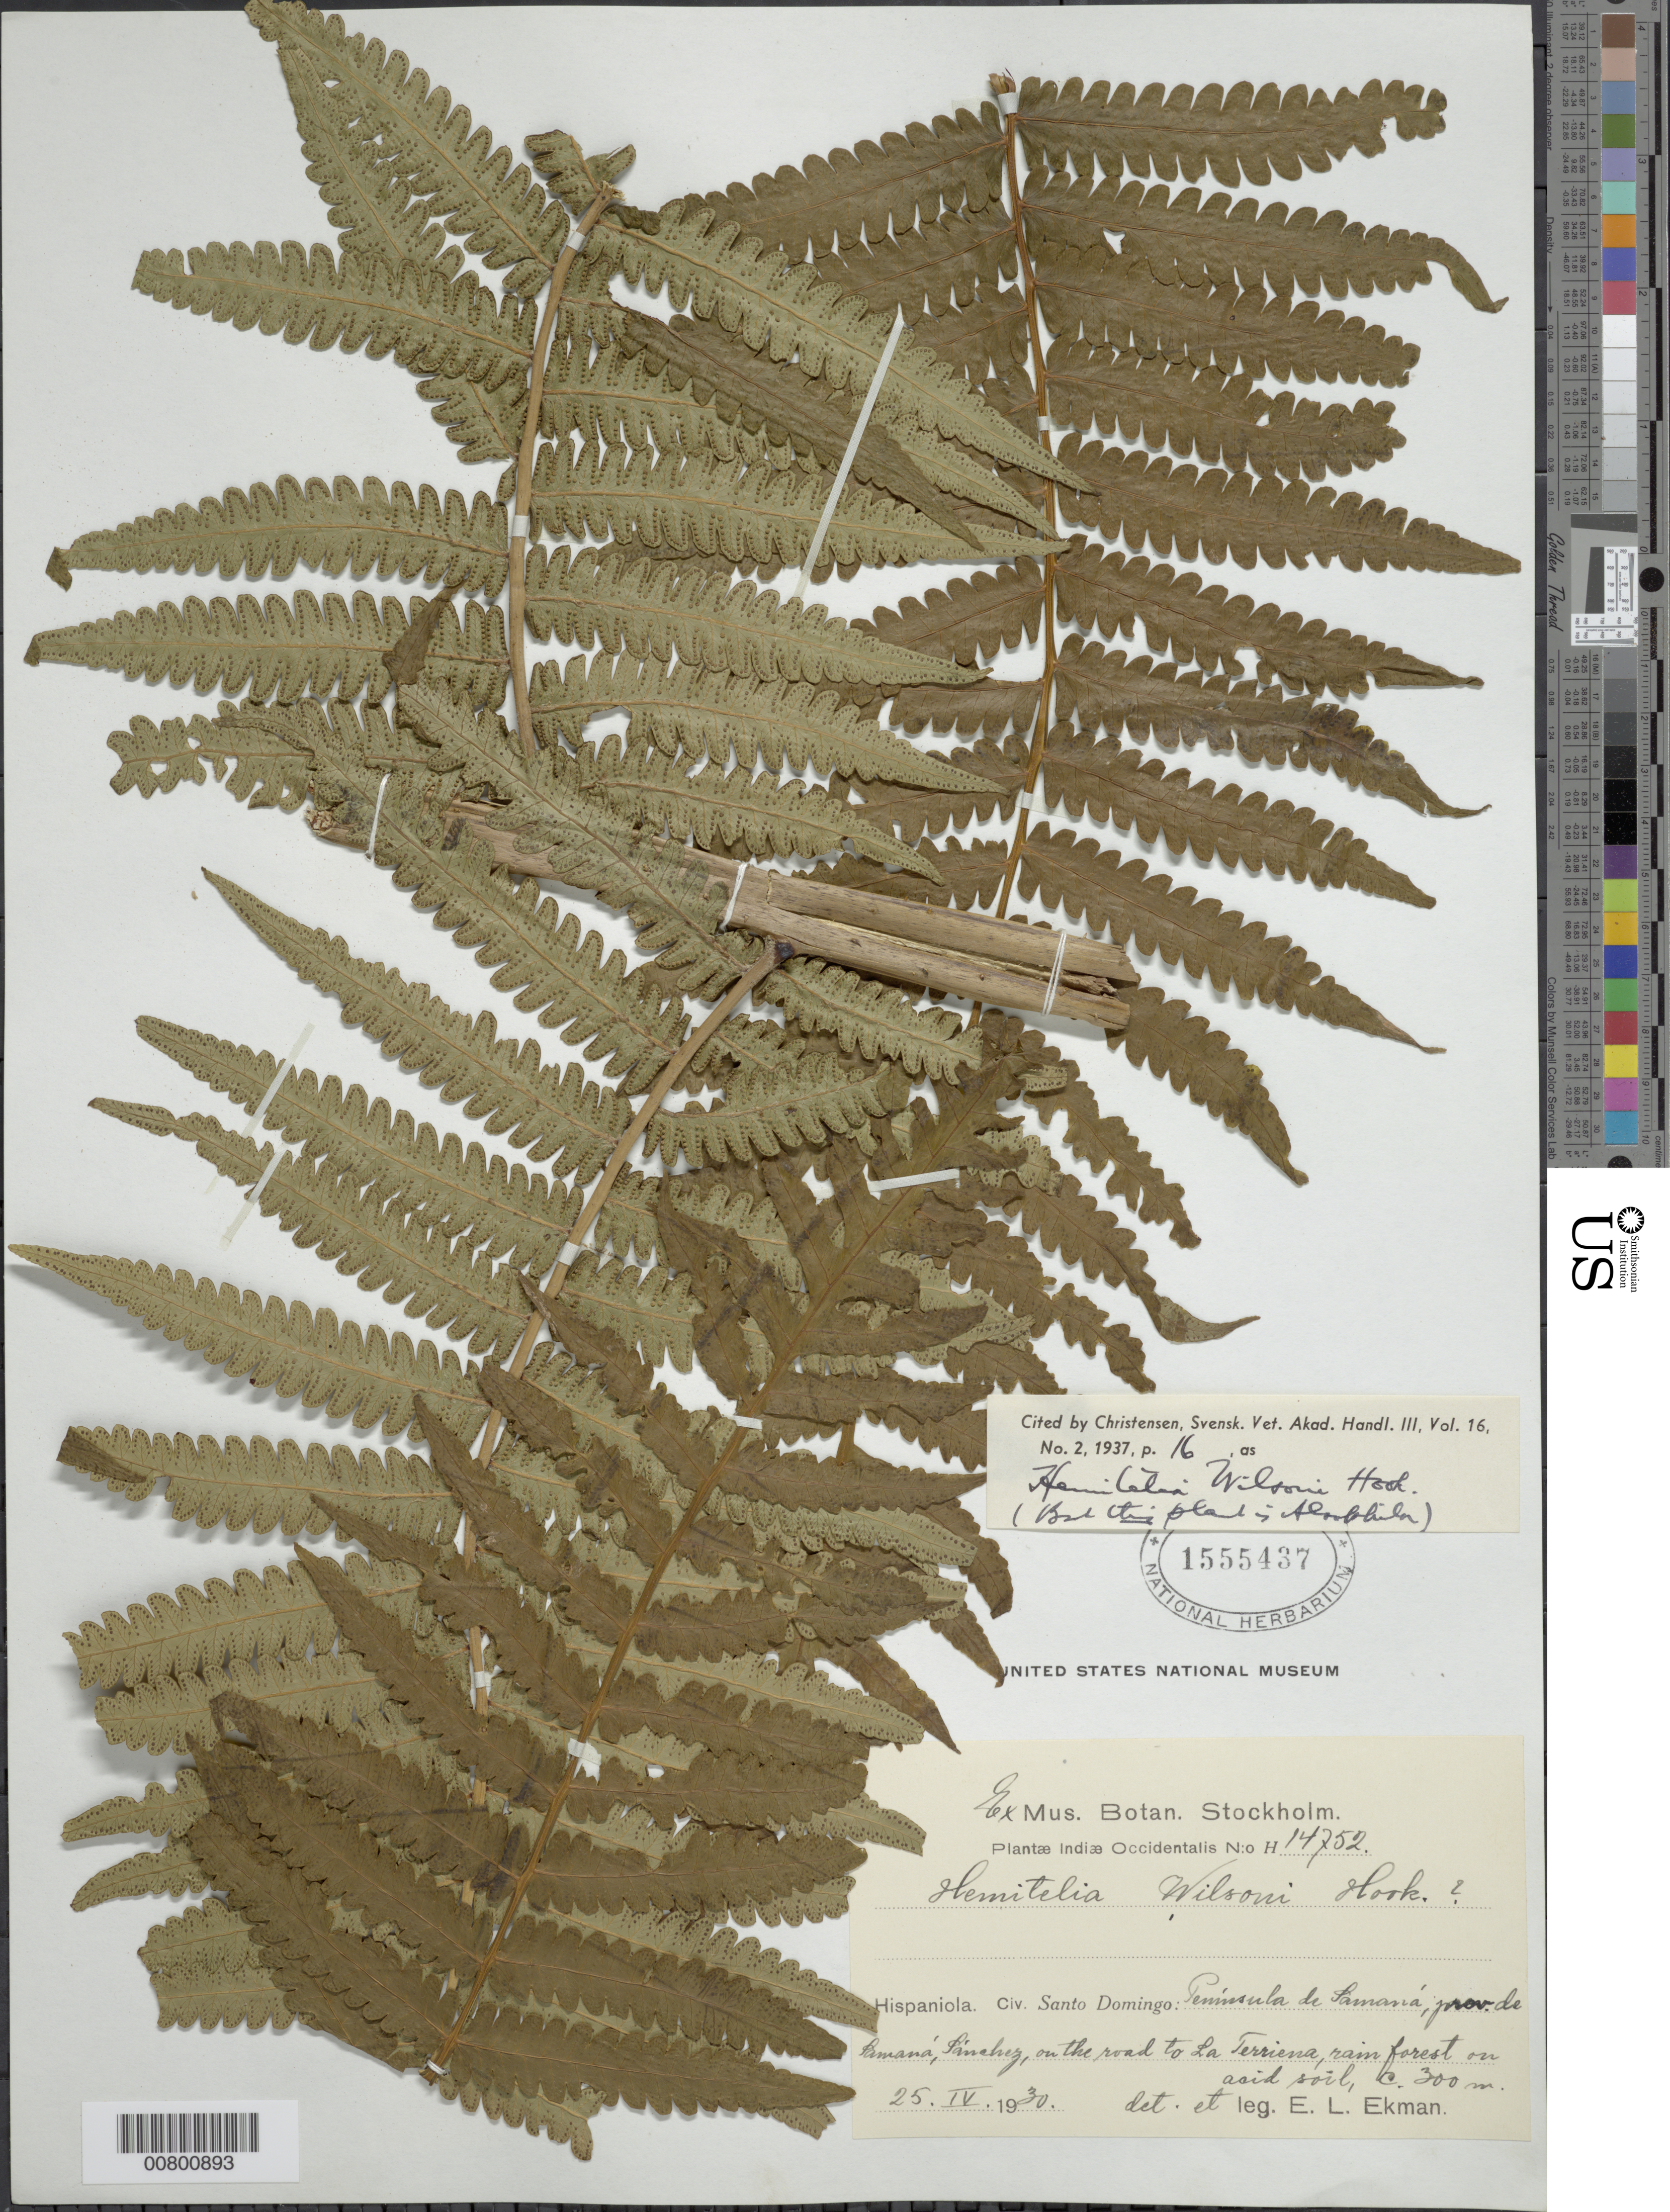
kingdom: Plantae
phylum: Tracheophyta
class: Polypodiopsida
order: Cyatheales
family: Cyatheaceae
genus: Cyathea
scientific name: Cyathea arborea x C. horrida (L.) Sm.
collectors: E. L. Ekman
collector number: H 14752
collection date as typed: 25 Apr 1930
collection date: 1930-04-25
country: Dominican Republic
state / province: Samana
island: Hispaniola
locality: Peninsula Samaná, Sanchez, road to la Terriena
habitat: Rainforest on acid soil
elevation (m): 300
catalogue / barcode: US 1555437